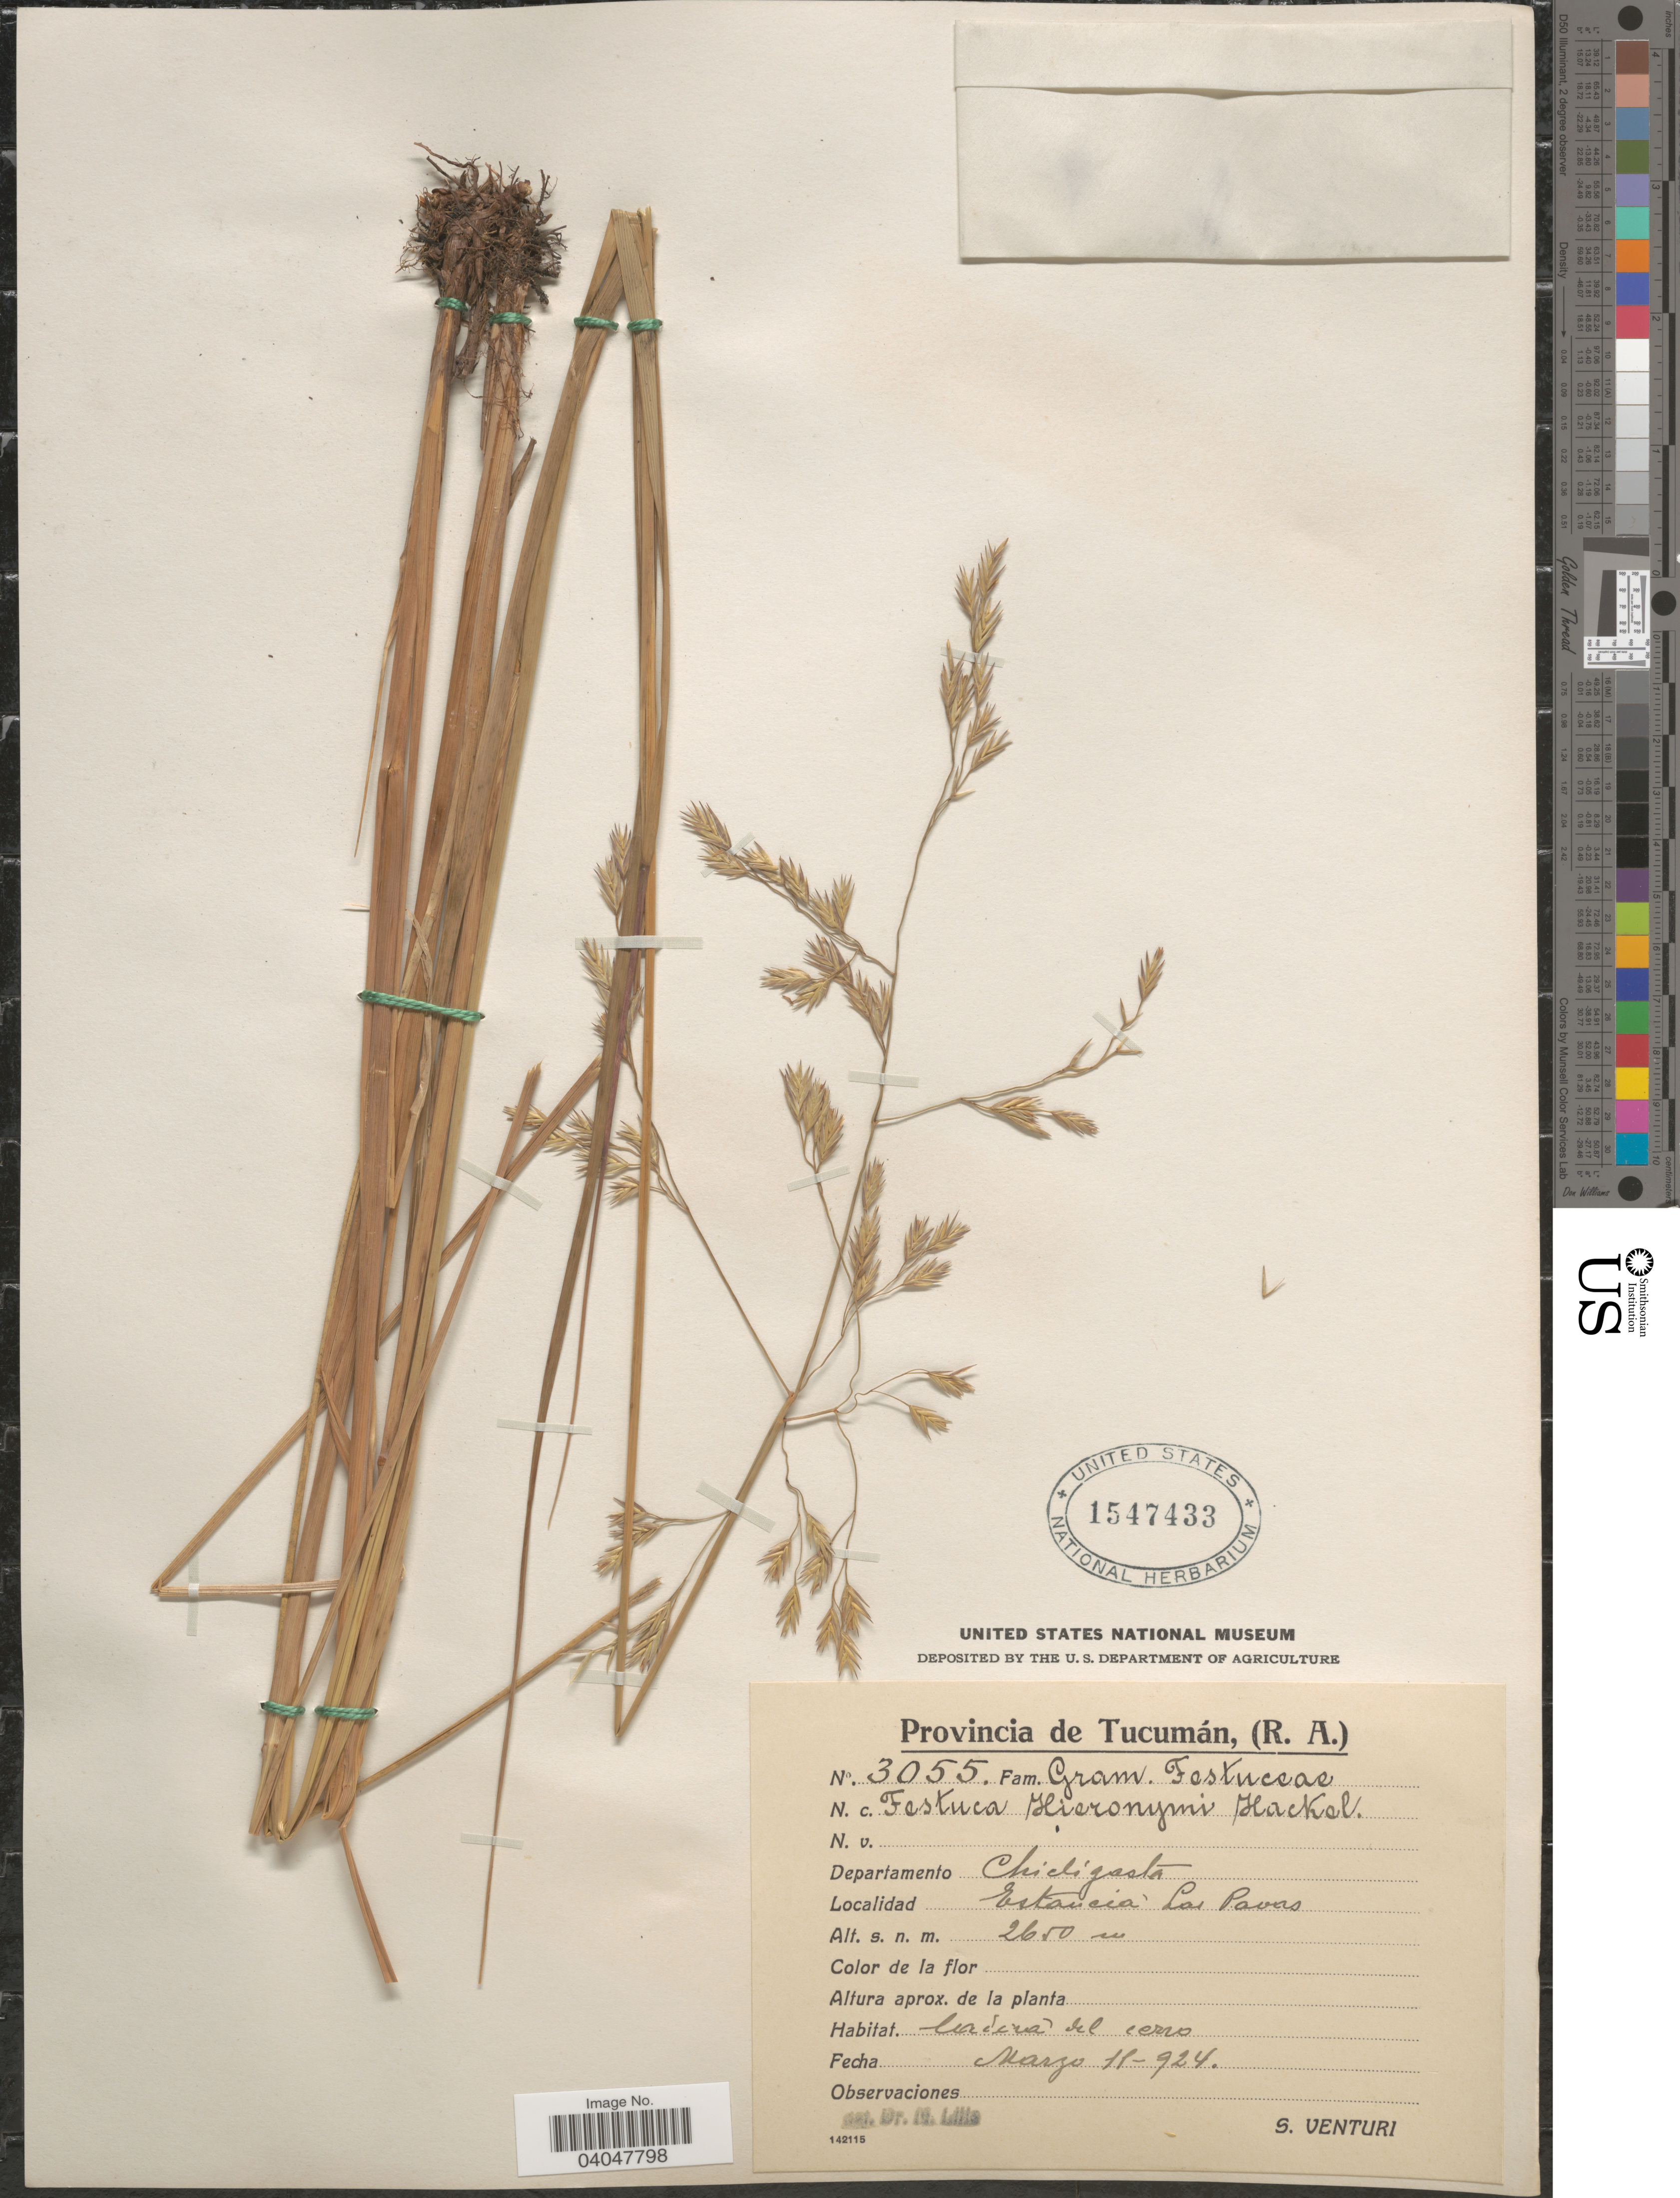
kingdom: Plantae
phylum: Tracheophyta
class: Liliopsida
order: Poales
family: Poaceae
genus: Festuca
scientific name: Festuca hieronymi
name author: Hack.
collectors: S. Venturi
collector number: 3055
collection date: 1924-03-11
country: Argentina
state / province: Tucuman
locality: Departamento Chicligasta. Estancia Las Pavas.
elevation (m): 2650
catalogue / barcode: US 1547433